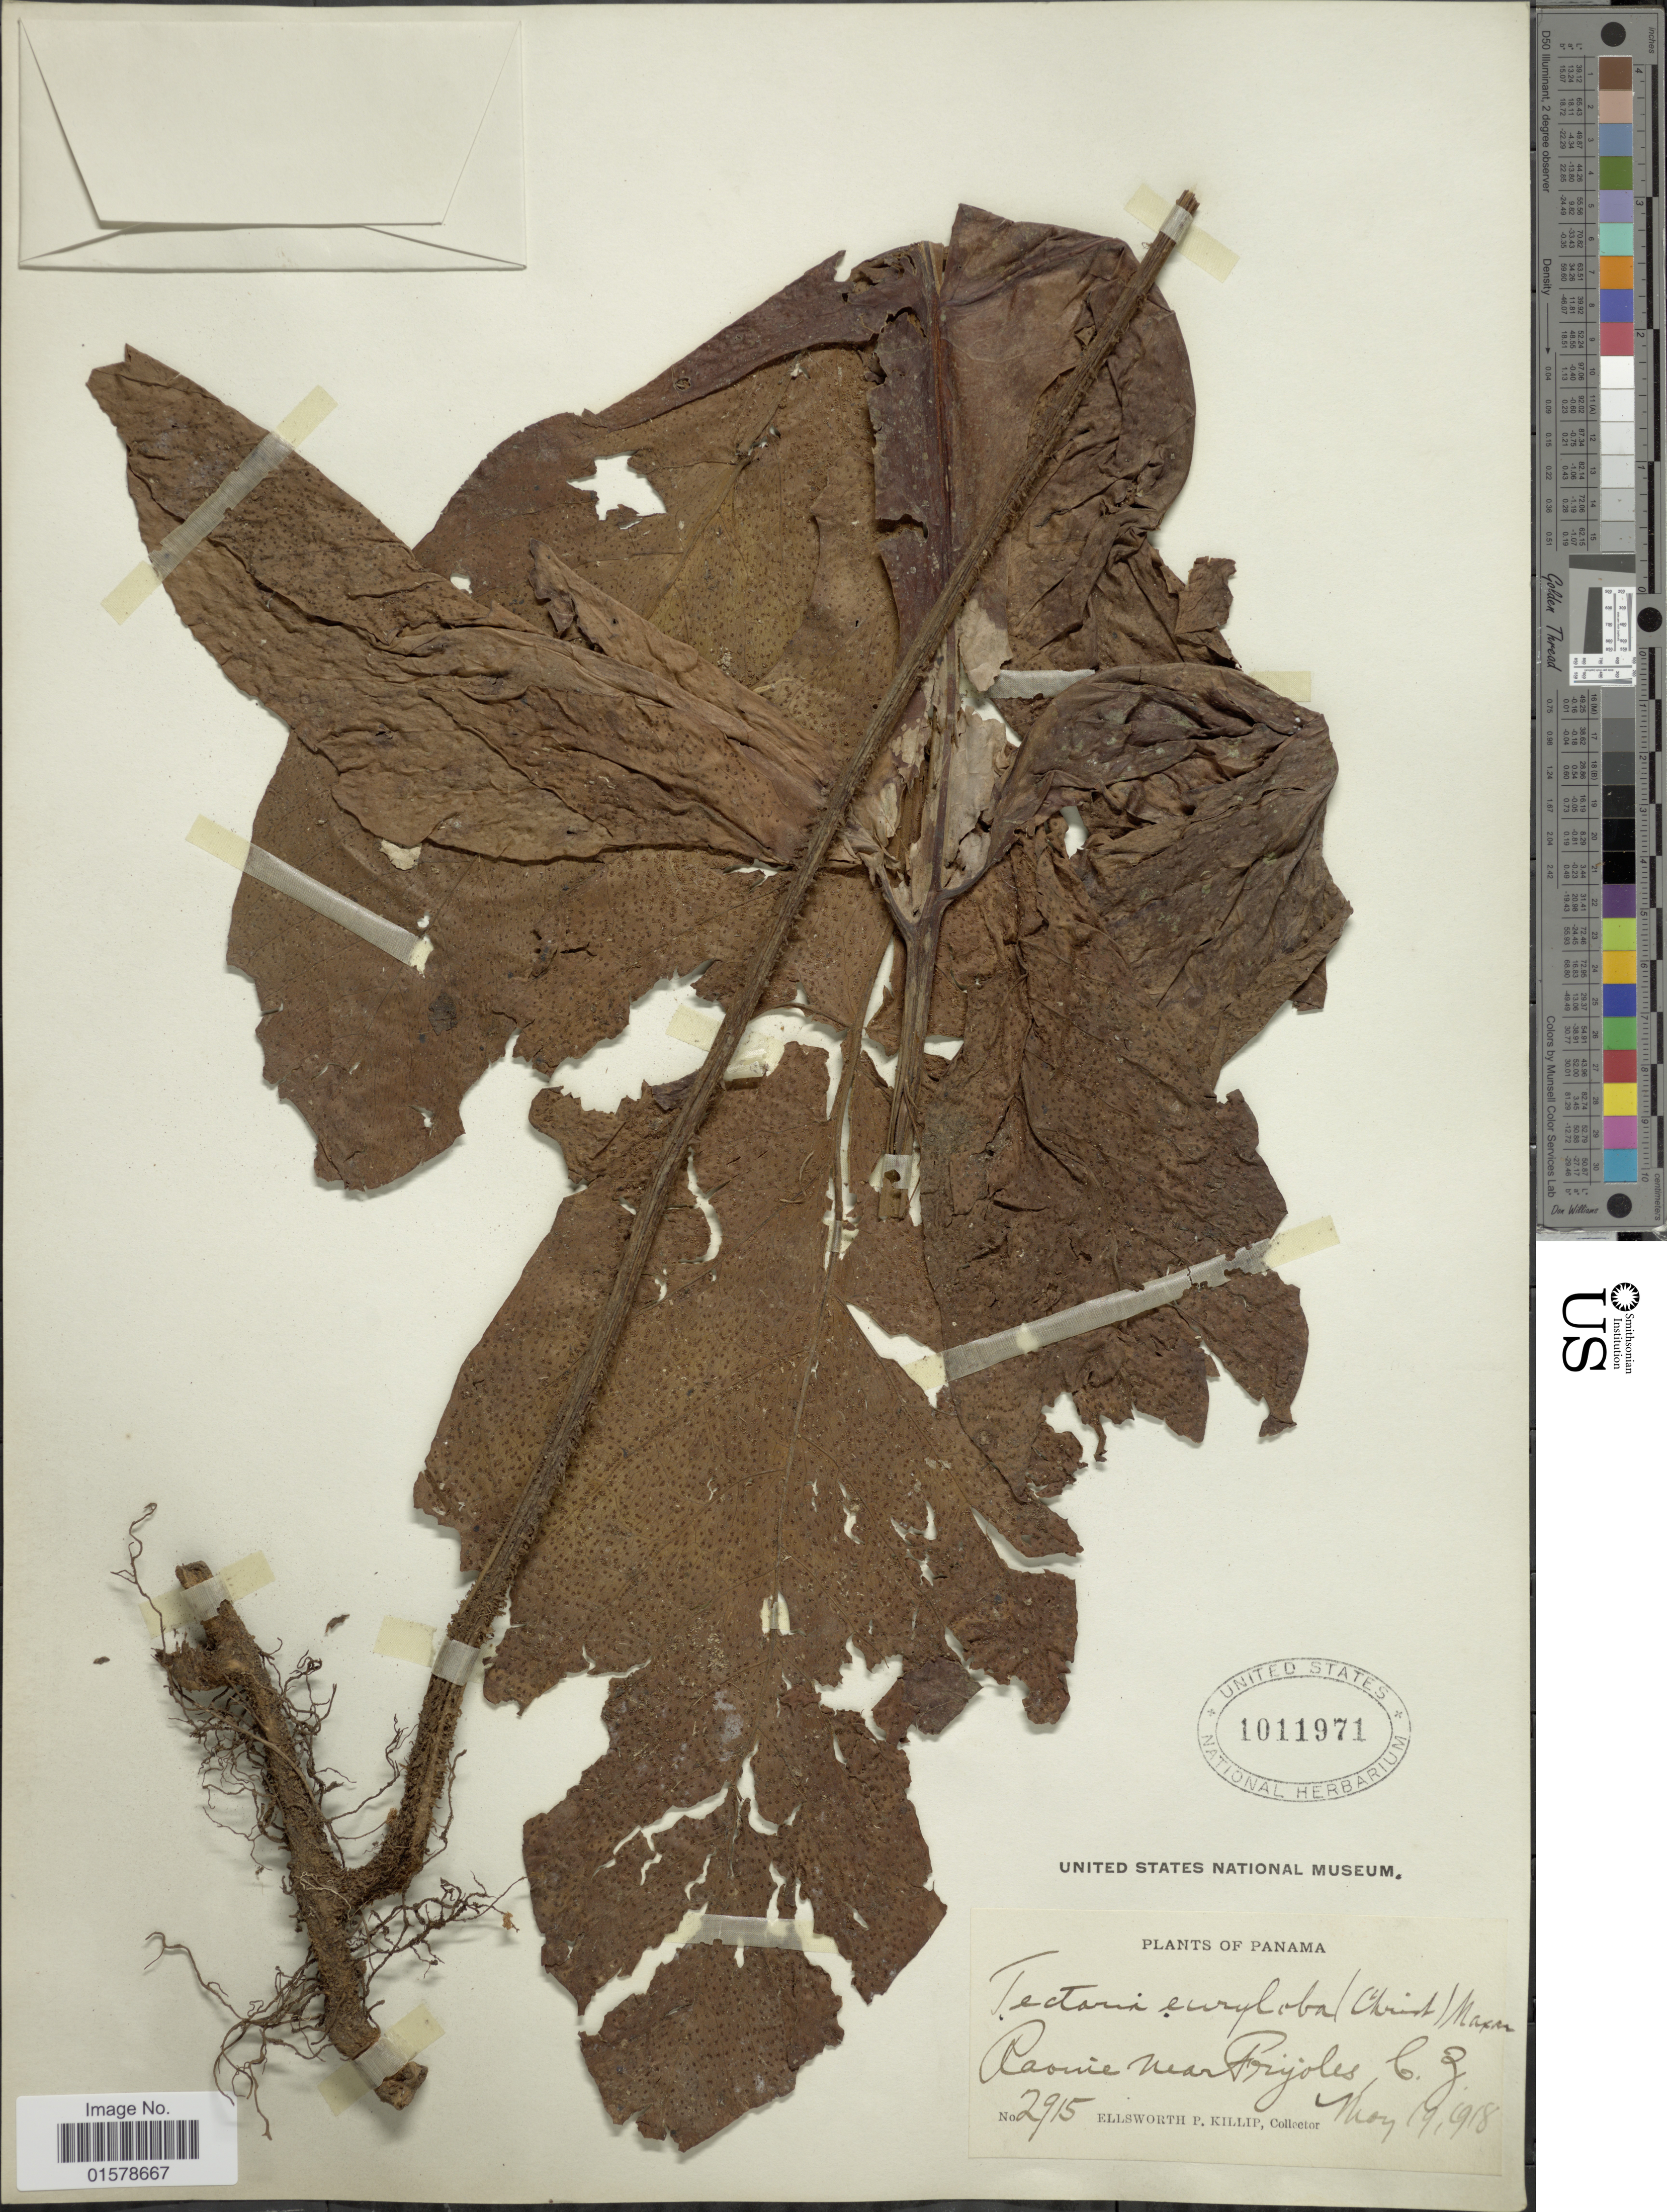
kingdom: Plantae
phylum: Tracheophyta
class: Polypodiopsida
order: Polypodiales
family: Tectariaceae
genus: Tectaria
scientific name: Tectaria nicotianifolia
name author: (Baker) C. Chr.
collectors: E. P. Killip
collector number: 2915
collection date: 1918-05-19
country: Panama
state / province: Colón / Panamá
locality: Ravine near Frijoles C. Z.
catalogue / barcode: US 1011971